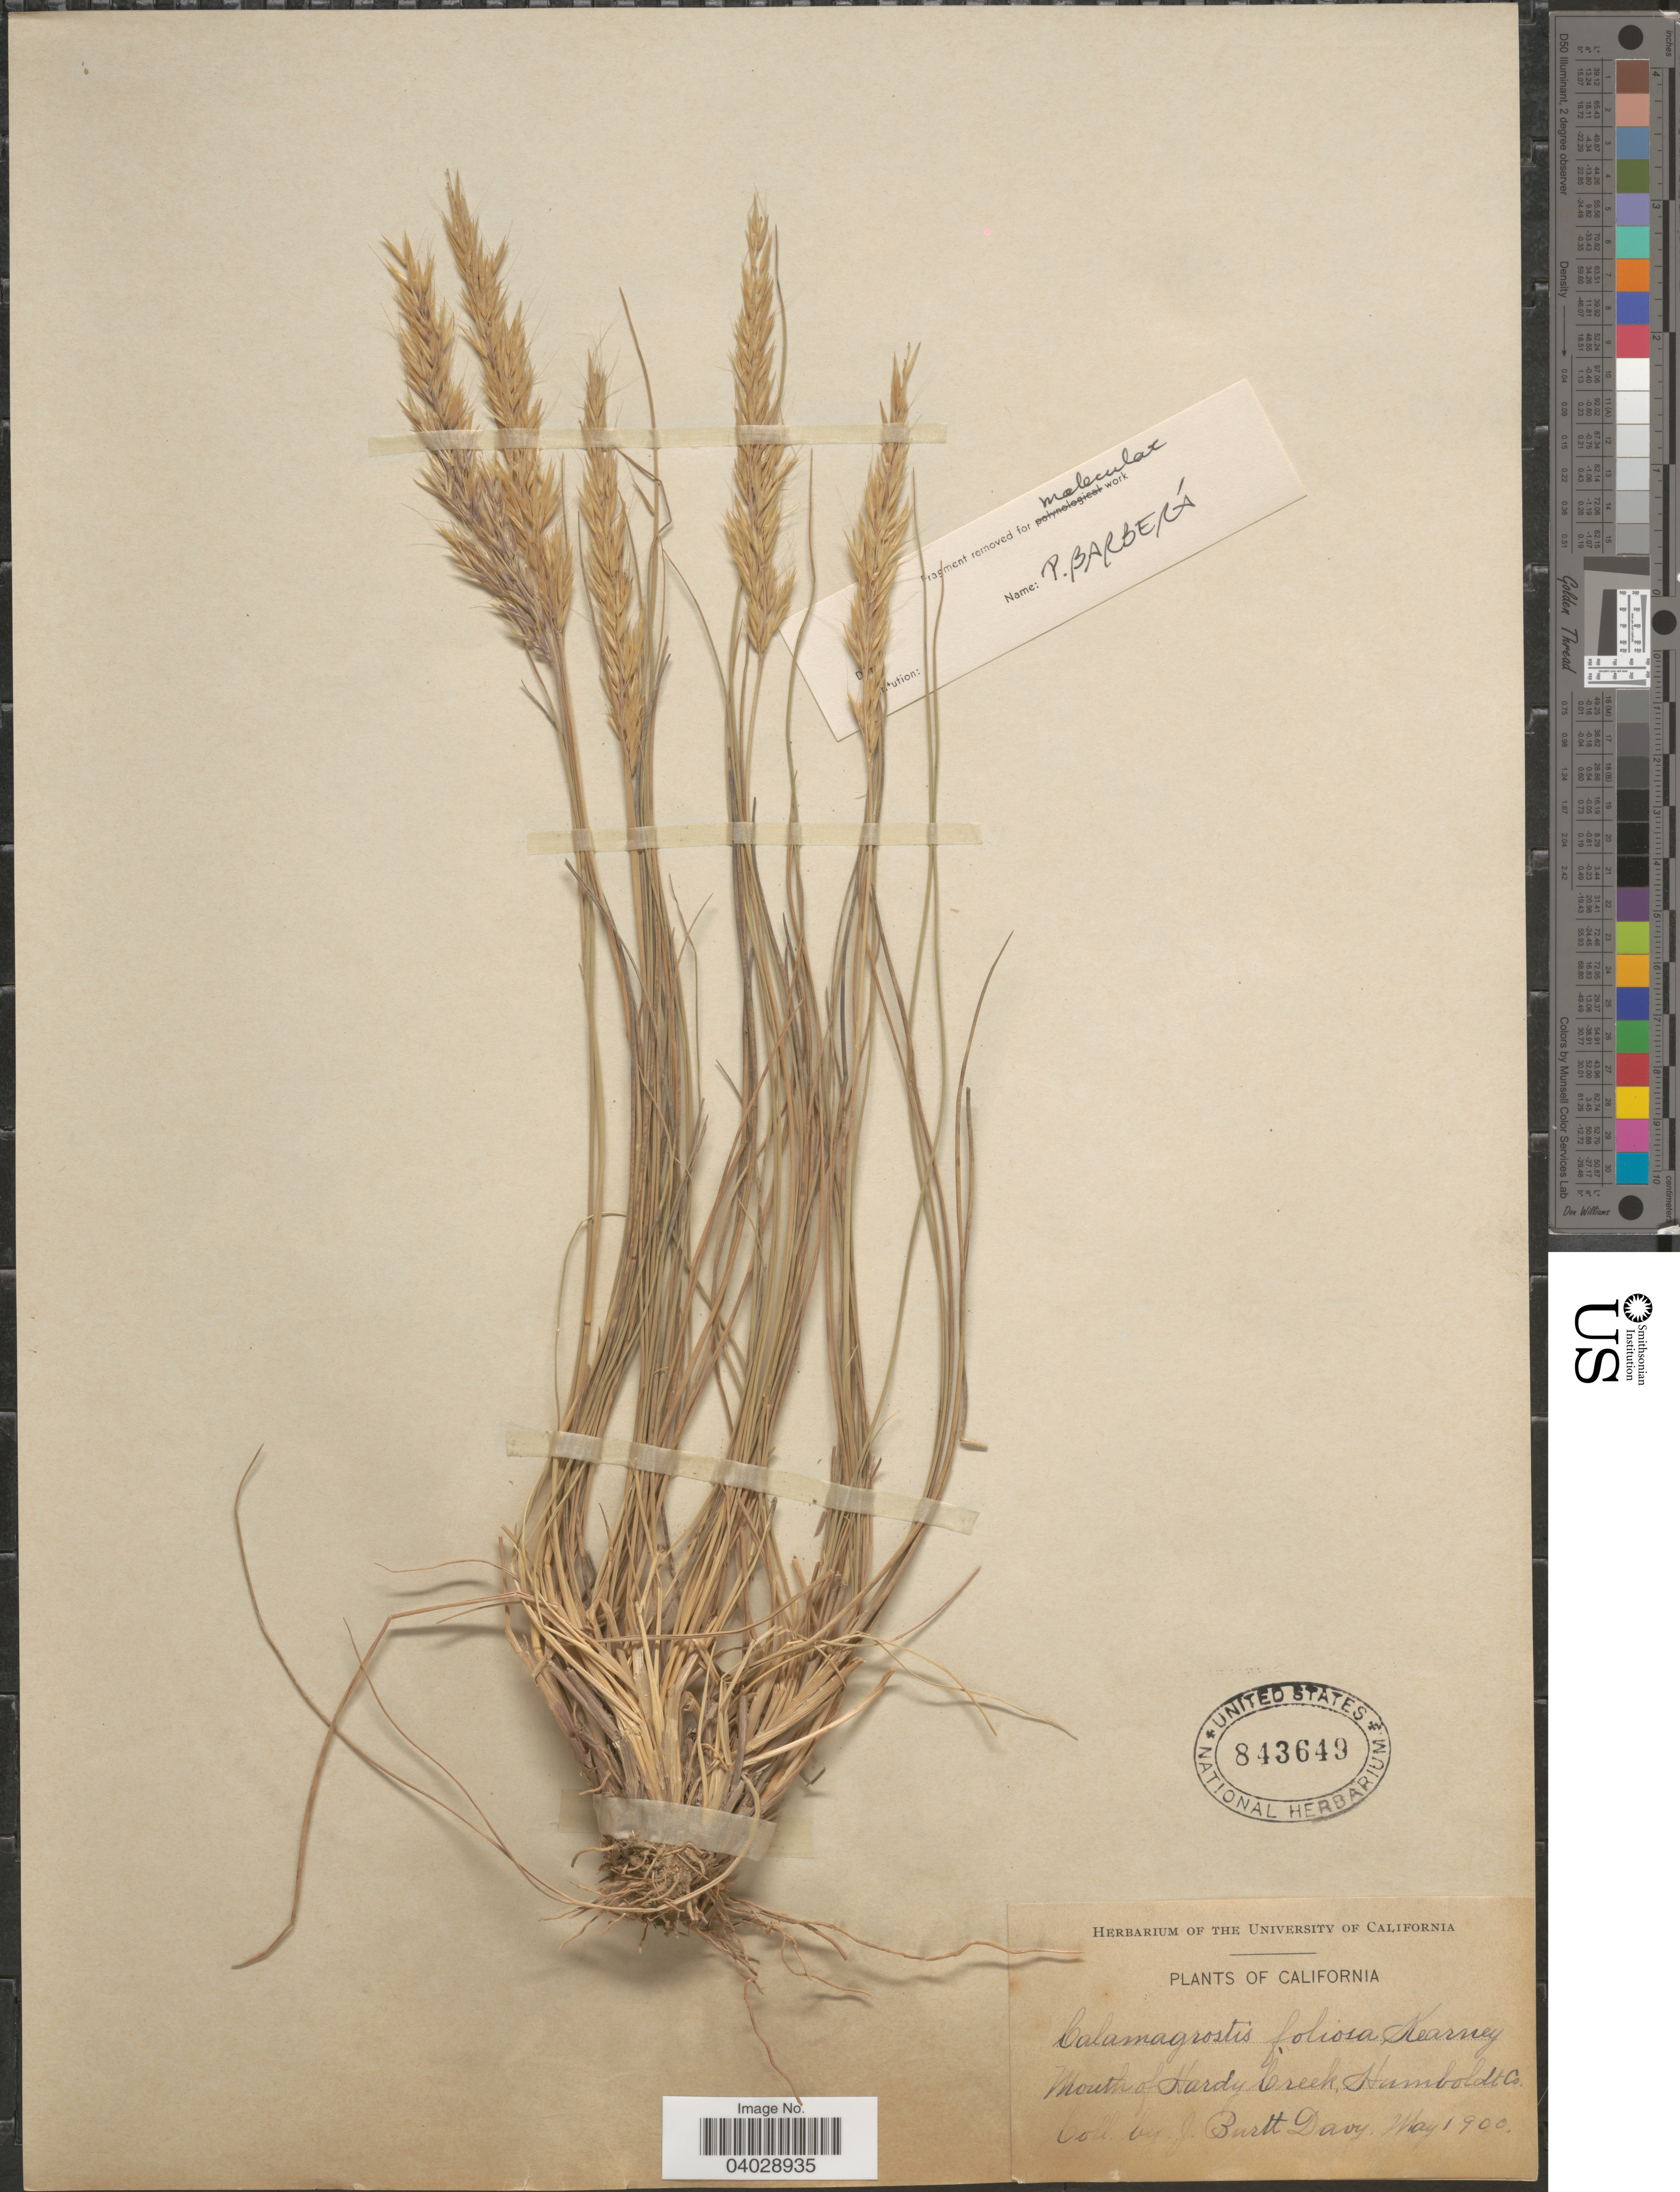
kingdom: Plantae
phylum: Tracheophyta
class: Liliopsida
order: Poales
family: Poaceae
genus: Calamagrostis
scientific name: Calamagrostis foliosa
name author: Kearney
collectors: J. Burtt Davy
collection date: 1900-05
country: United States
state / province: California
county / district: Humboldt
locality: Mouth of Hardy Creek, Humboldt Co.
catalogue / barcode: US 843649